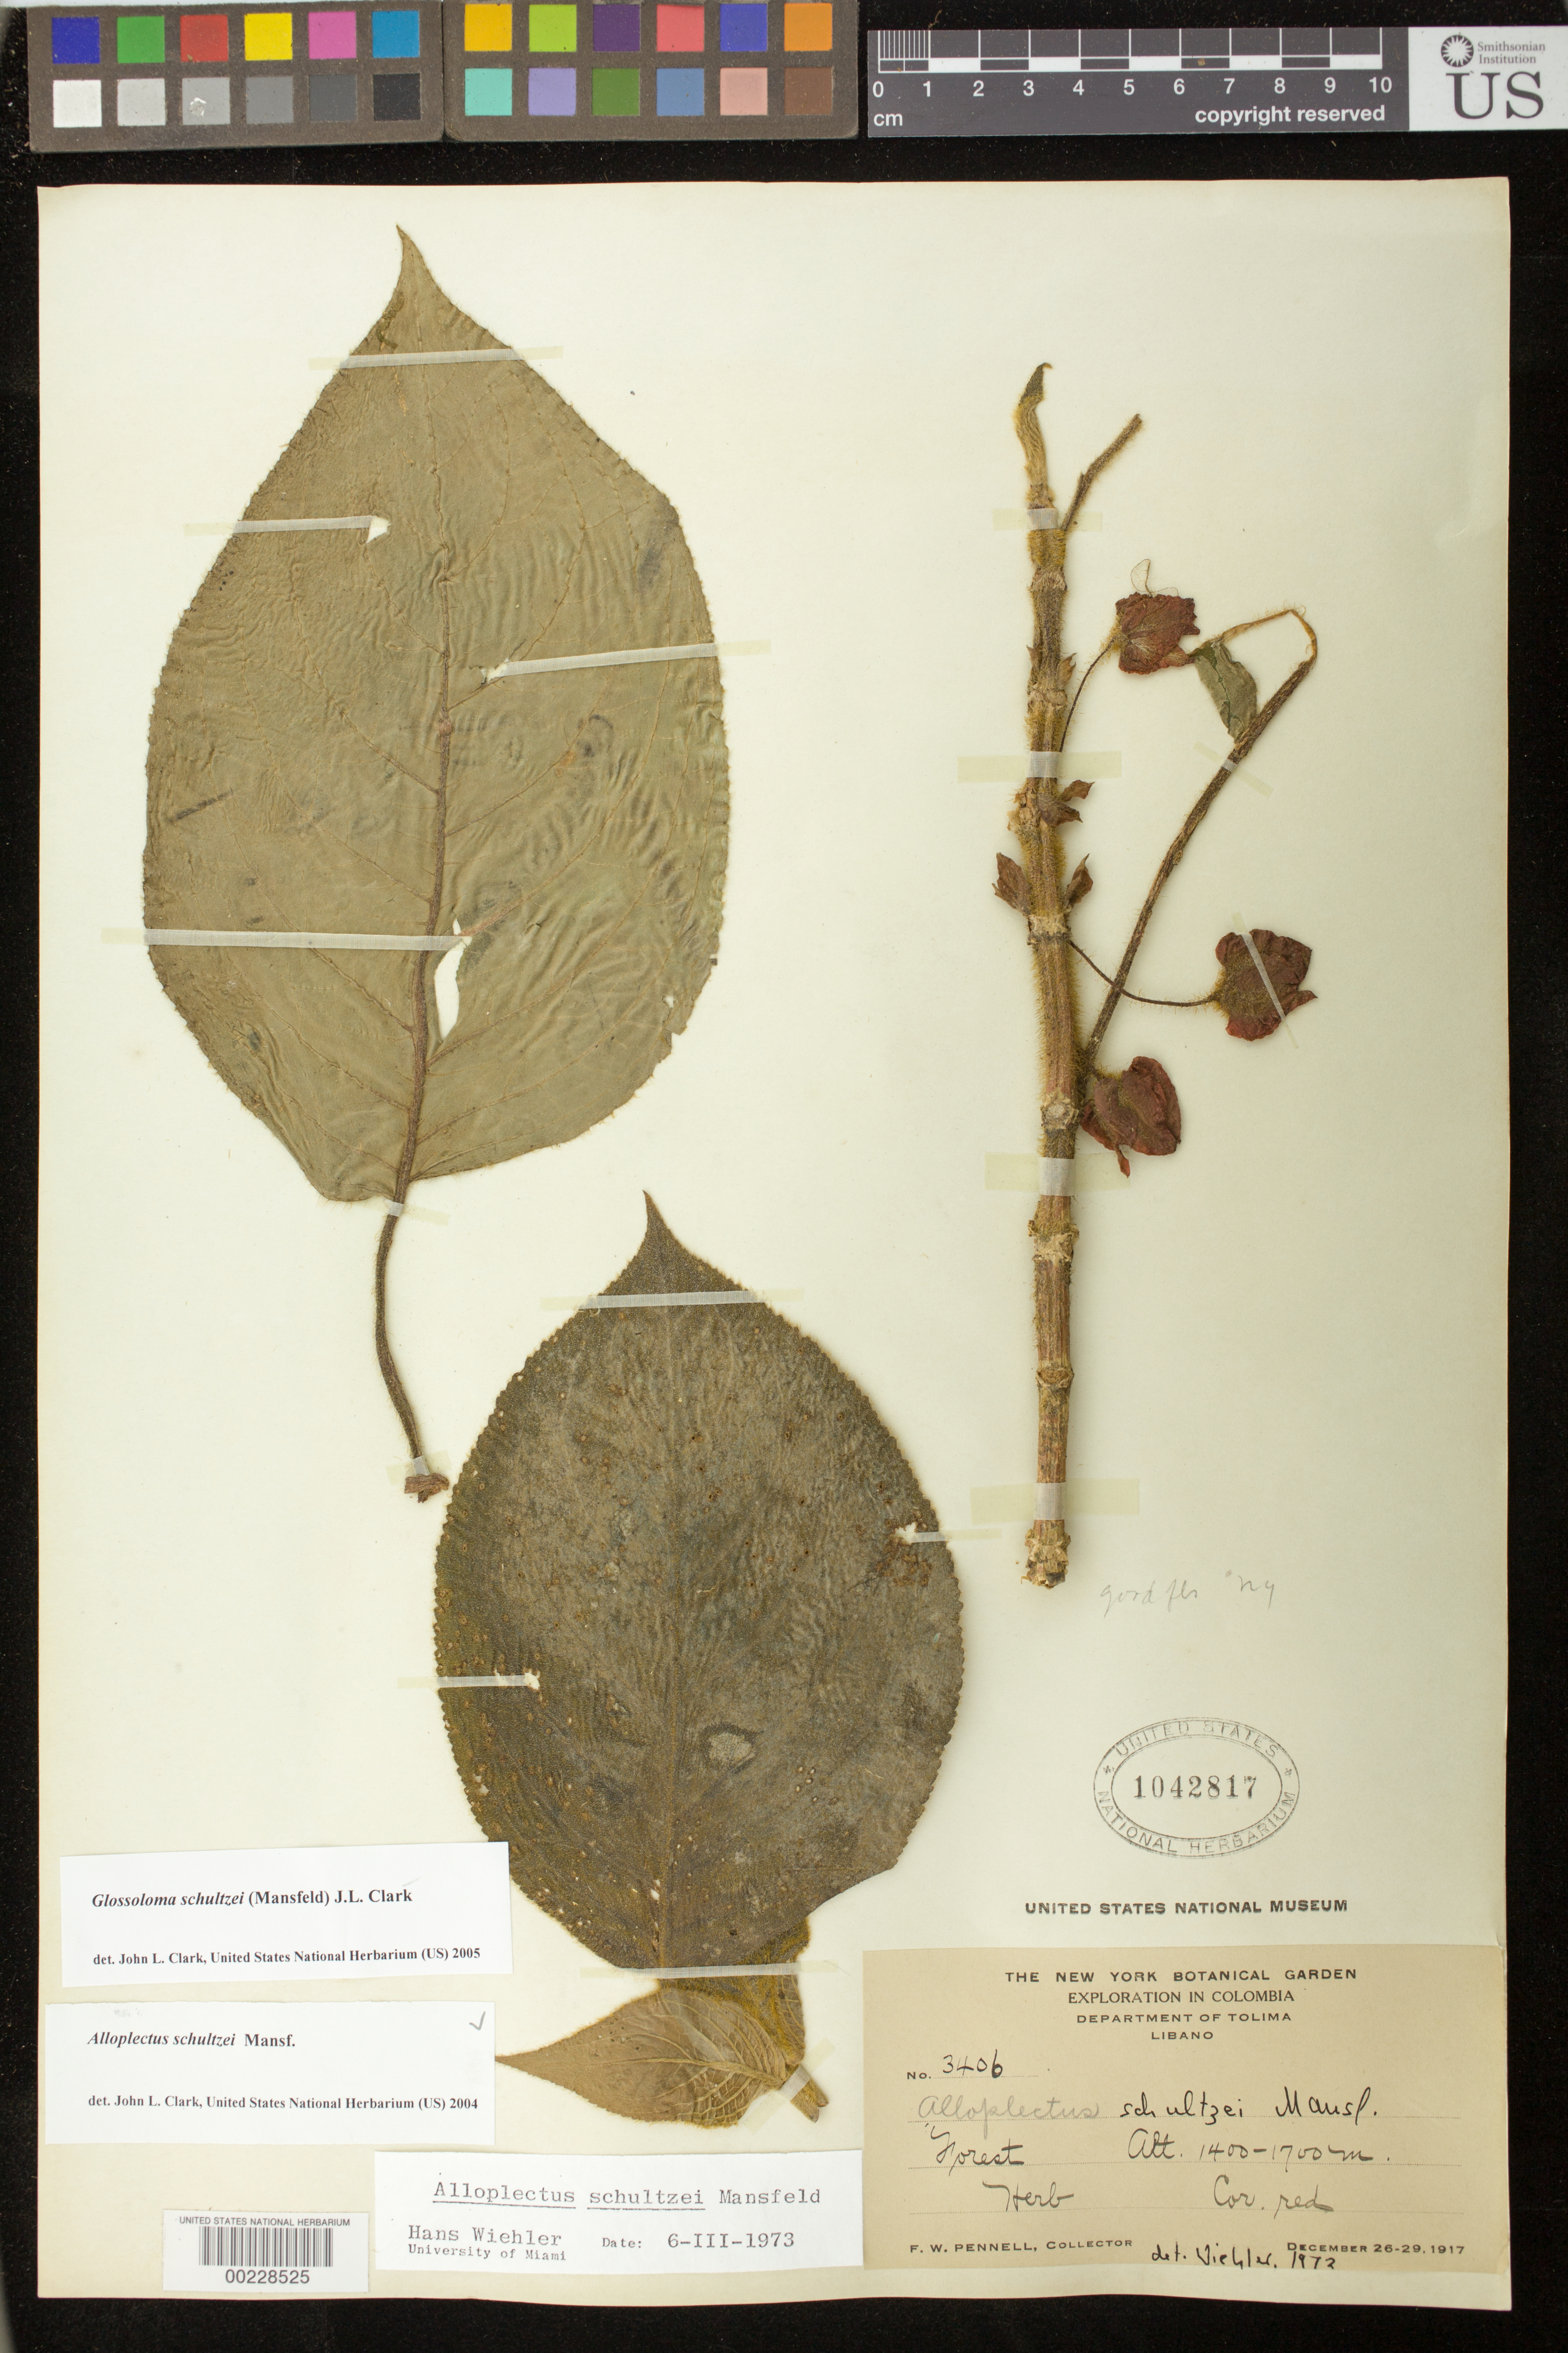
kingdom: Plantae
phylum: Tracheophyta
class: Magnoliopsida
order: Lamiales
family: Gesneriaceae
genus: Glossoloma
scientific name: Glossoloma schultzei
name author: (Mansf.) J.L. Clark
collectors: F. W. Pennell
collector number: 3406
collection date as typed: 26-29 Dec 1917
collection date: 1917-12-26/1917-12-29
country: Colombia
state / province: Tolima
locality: Libano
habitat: Forest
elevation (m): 1400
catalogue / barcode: US 1042817